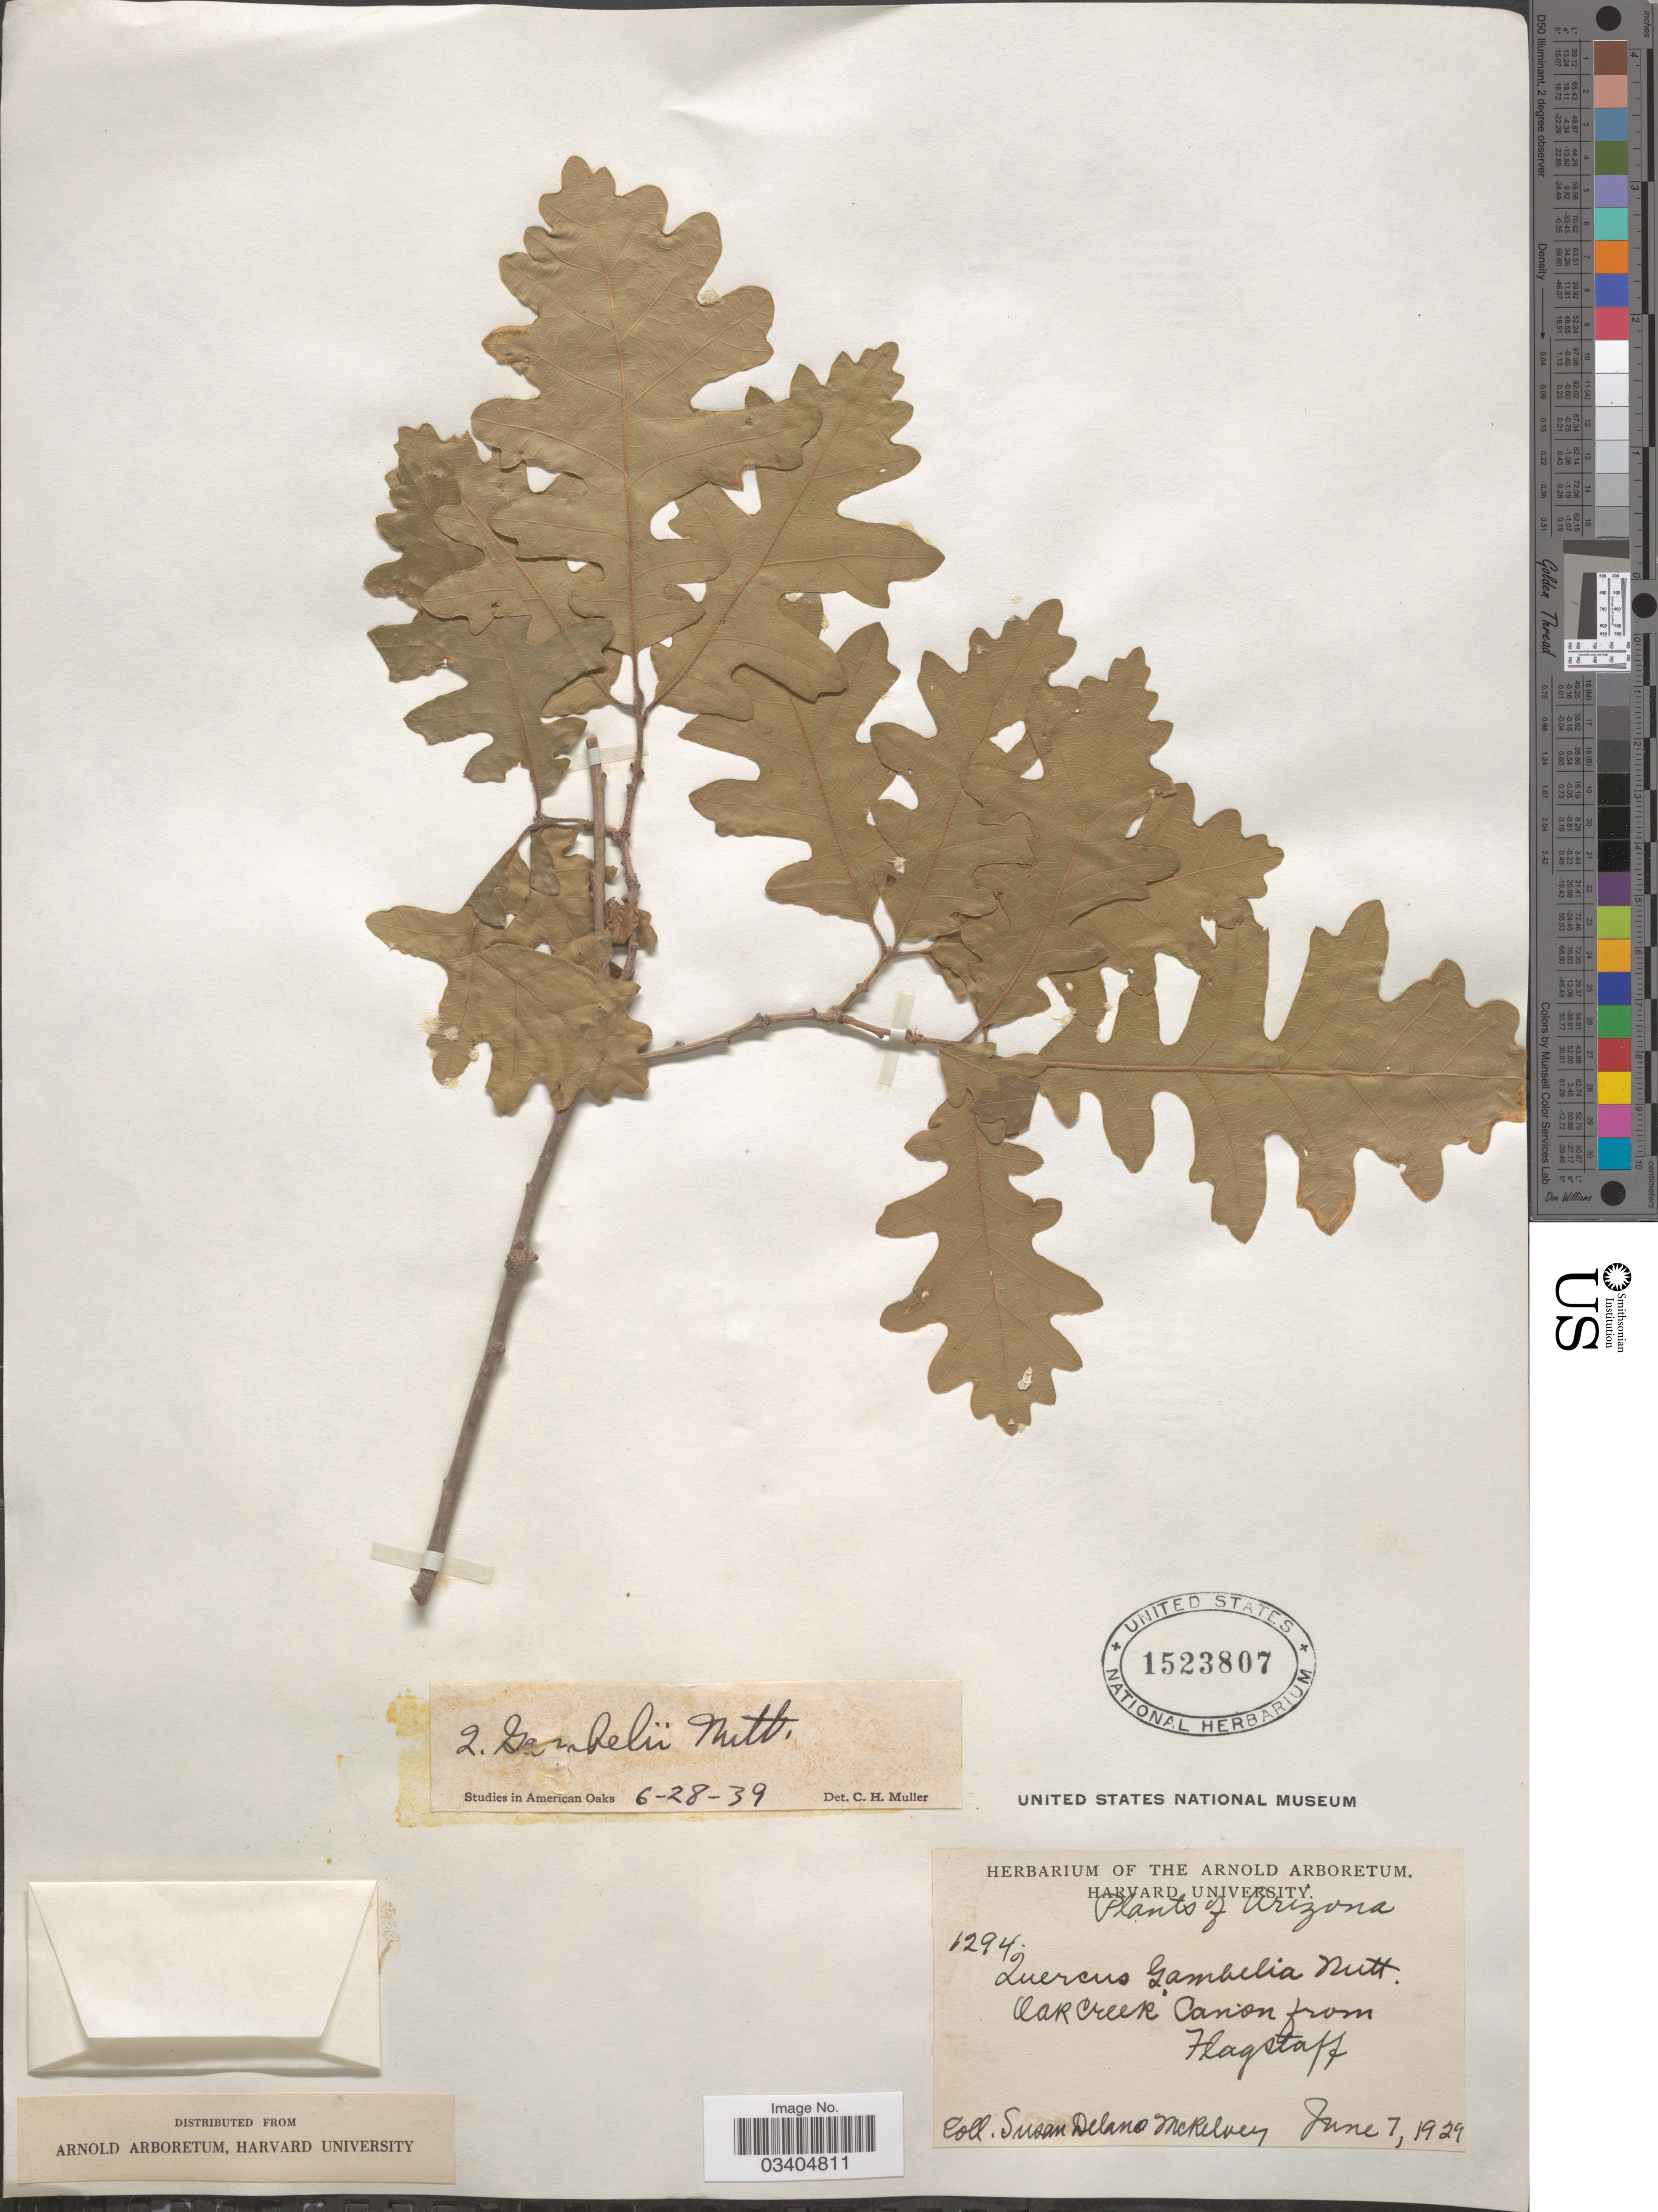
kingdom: Plantae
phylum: Tracheophyta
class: Magnoliopsida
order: Fagales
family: Fagaceae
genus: Quercus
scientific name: Quercus gambelii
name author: Nutt.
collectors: S. A. McKelvey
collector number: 1294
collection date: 1929-06-07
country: United States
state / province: Arizona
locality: Oak Creek Canon from Flagstaff.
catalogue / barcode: US 1523807